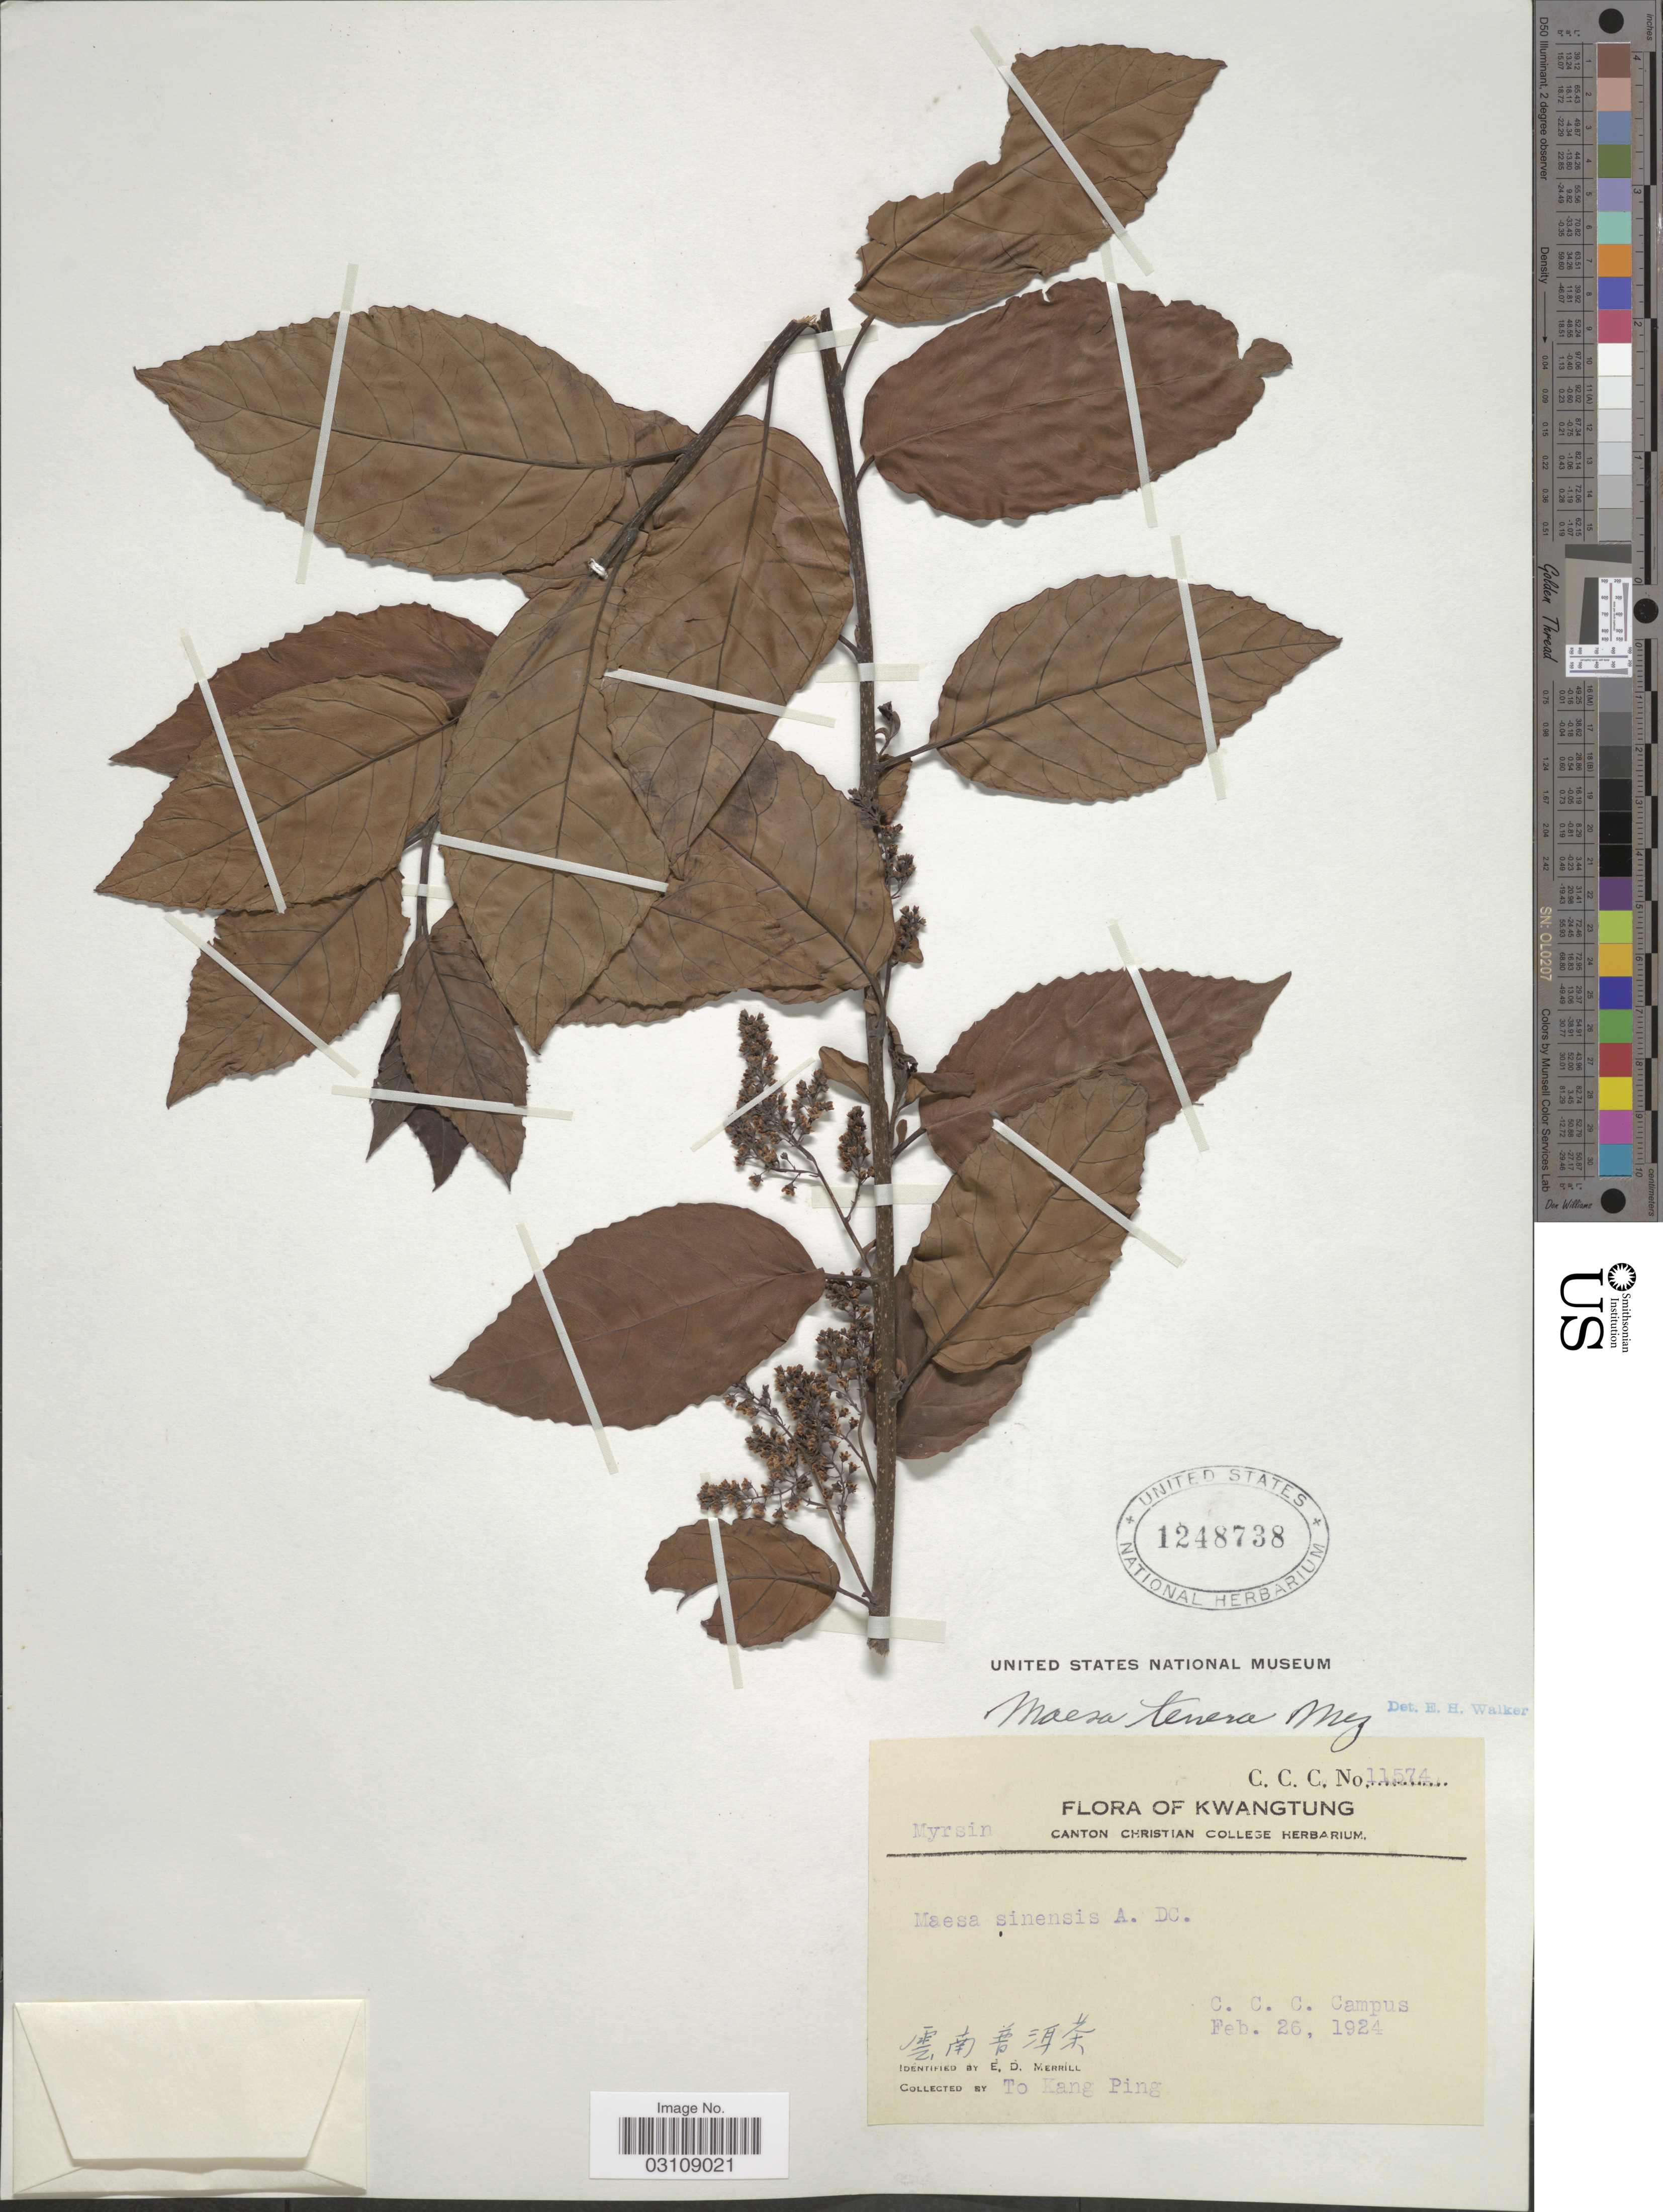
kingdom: Plantae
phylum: Tracheophyta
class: Magnoliopsida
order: Ericales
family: Primulaceae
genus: Maesa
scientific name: Maesa tenera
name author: Mez in Engl.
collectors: T. Ping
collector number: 11574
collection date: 1924-02-26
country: China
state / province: Guangdong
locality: Kwangtung, C.C.C. Campus.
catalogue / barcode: US 1248738